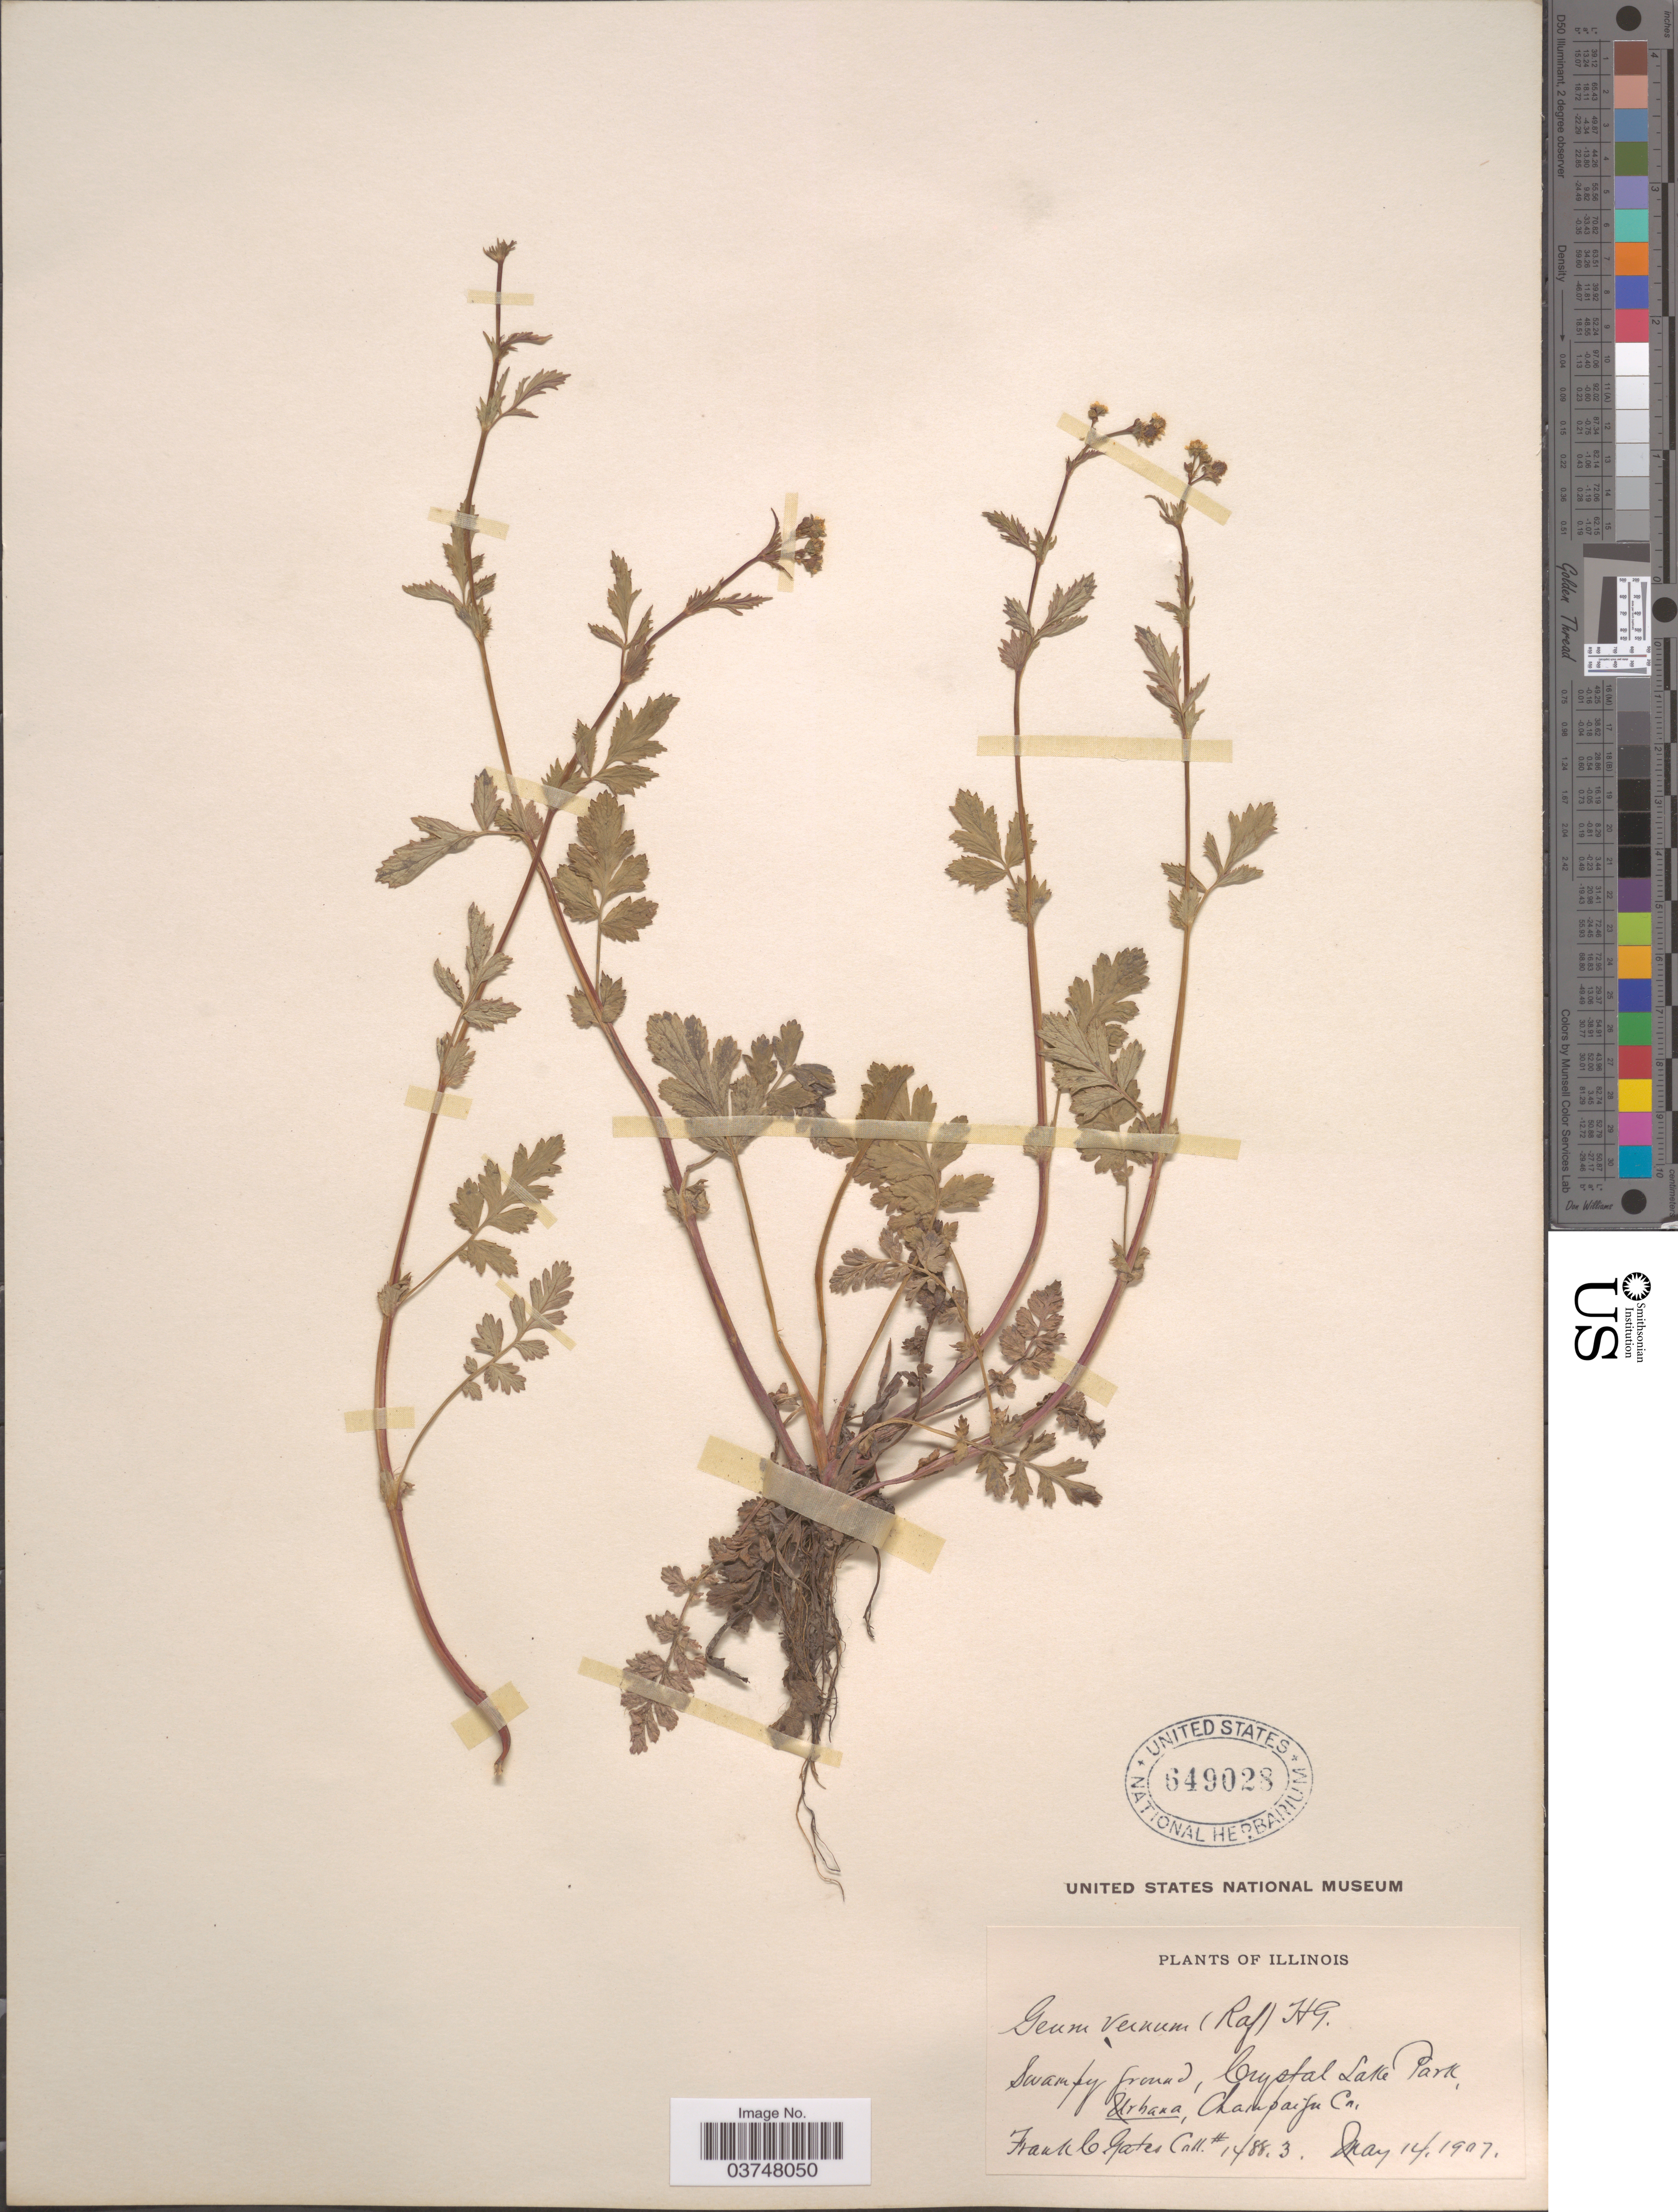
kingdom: Plantae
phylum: Tracheophyta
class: Magnoliopsida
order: Rosales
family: Rosaceae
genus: Geum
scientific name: Geum vernum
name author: (Raf.) Torr. & A. Gray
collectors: F. C. Gates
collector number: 1488.3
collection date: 1907-05-14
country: United States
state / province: Illinois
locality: Crystal Lake Park, Urbana, Champaign Co.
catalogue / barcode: US 649028